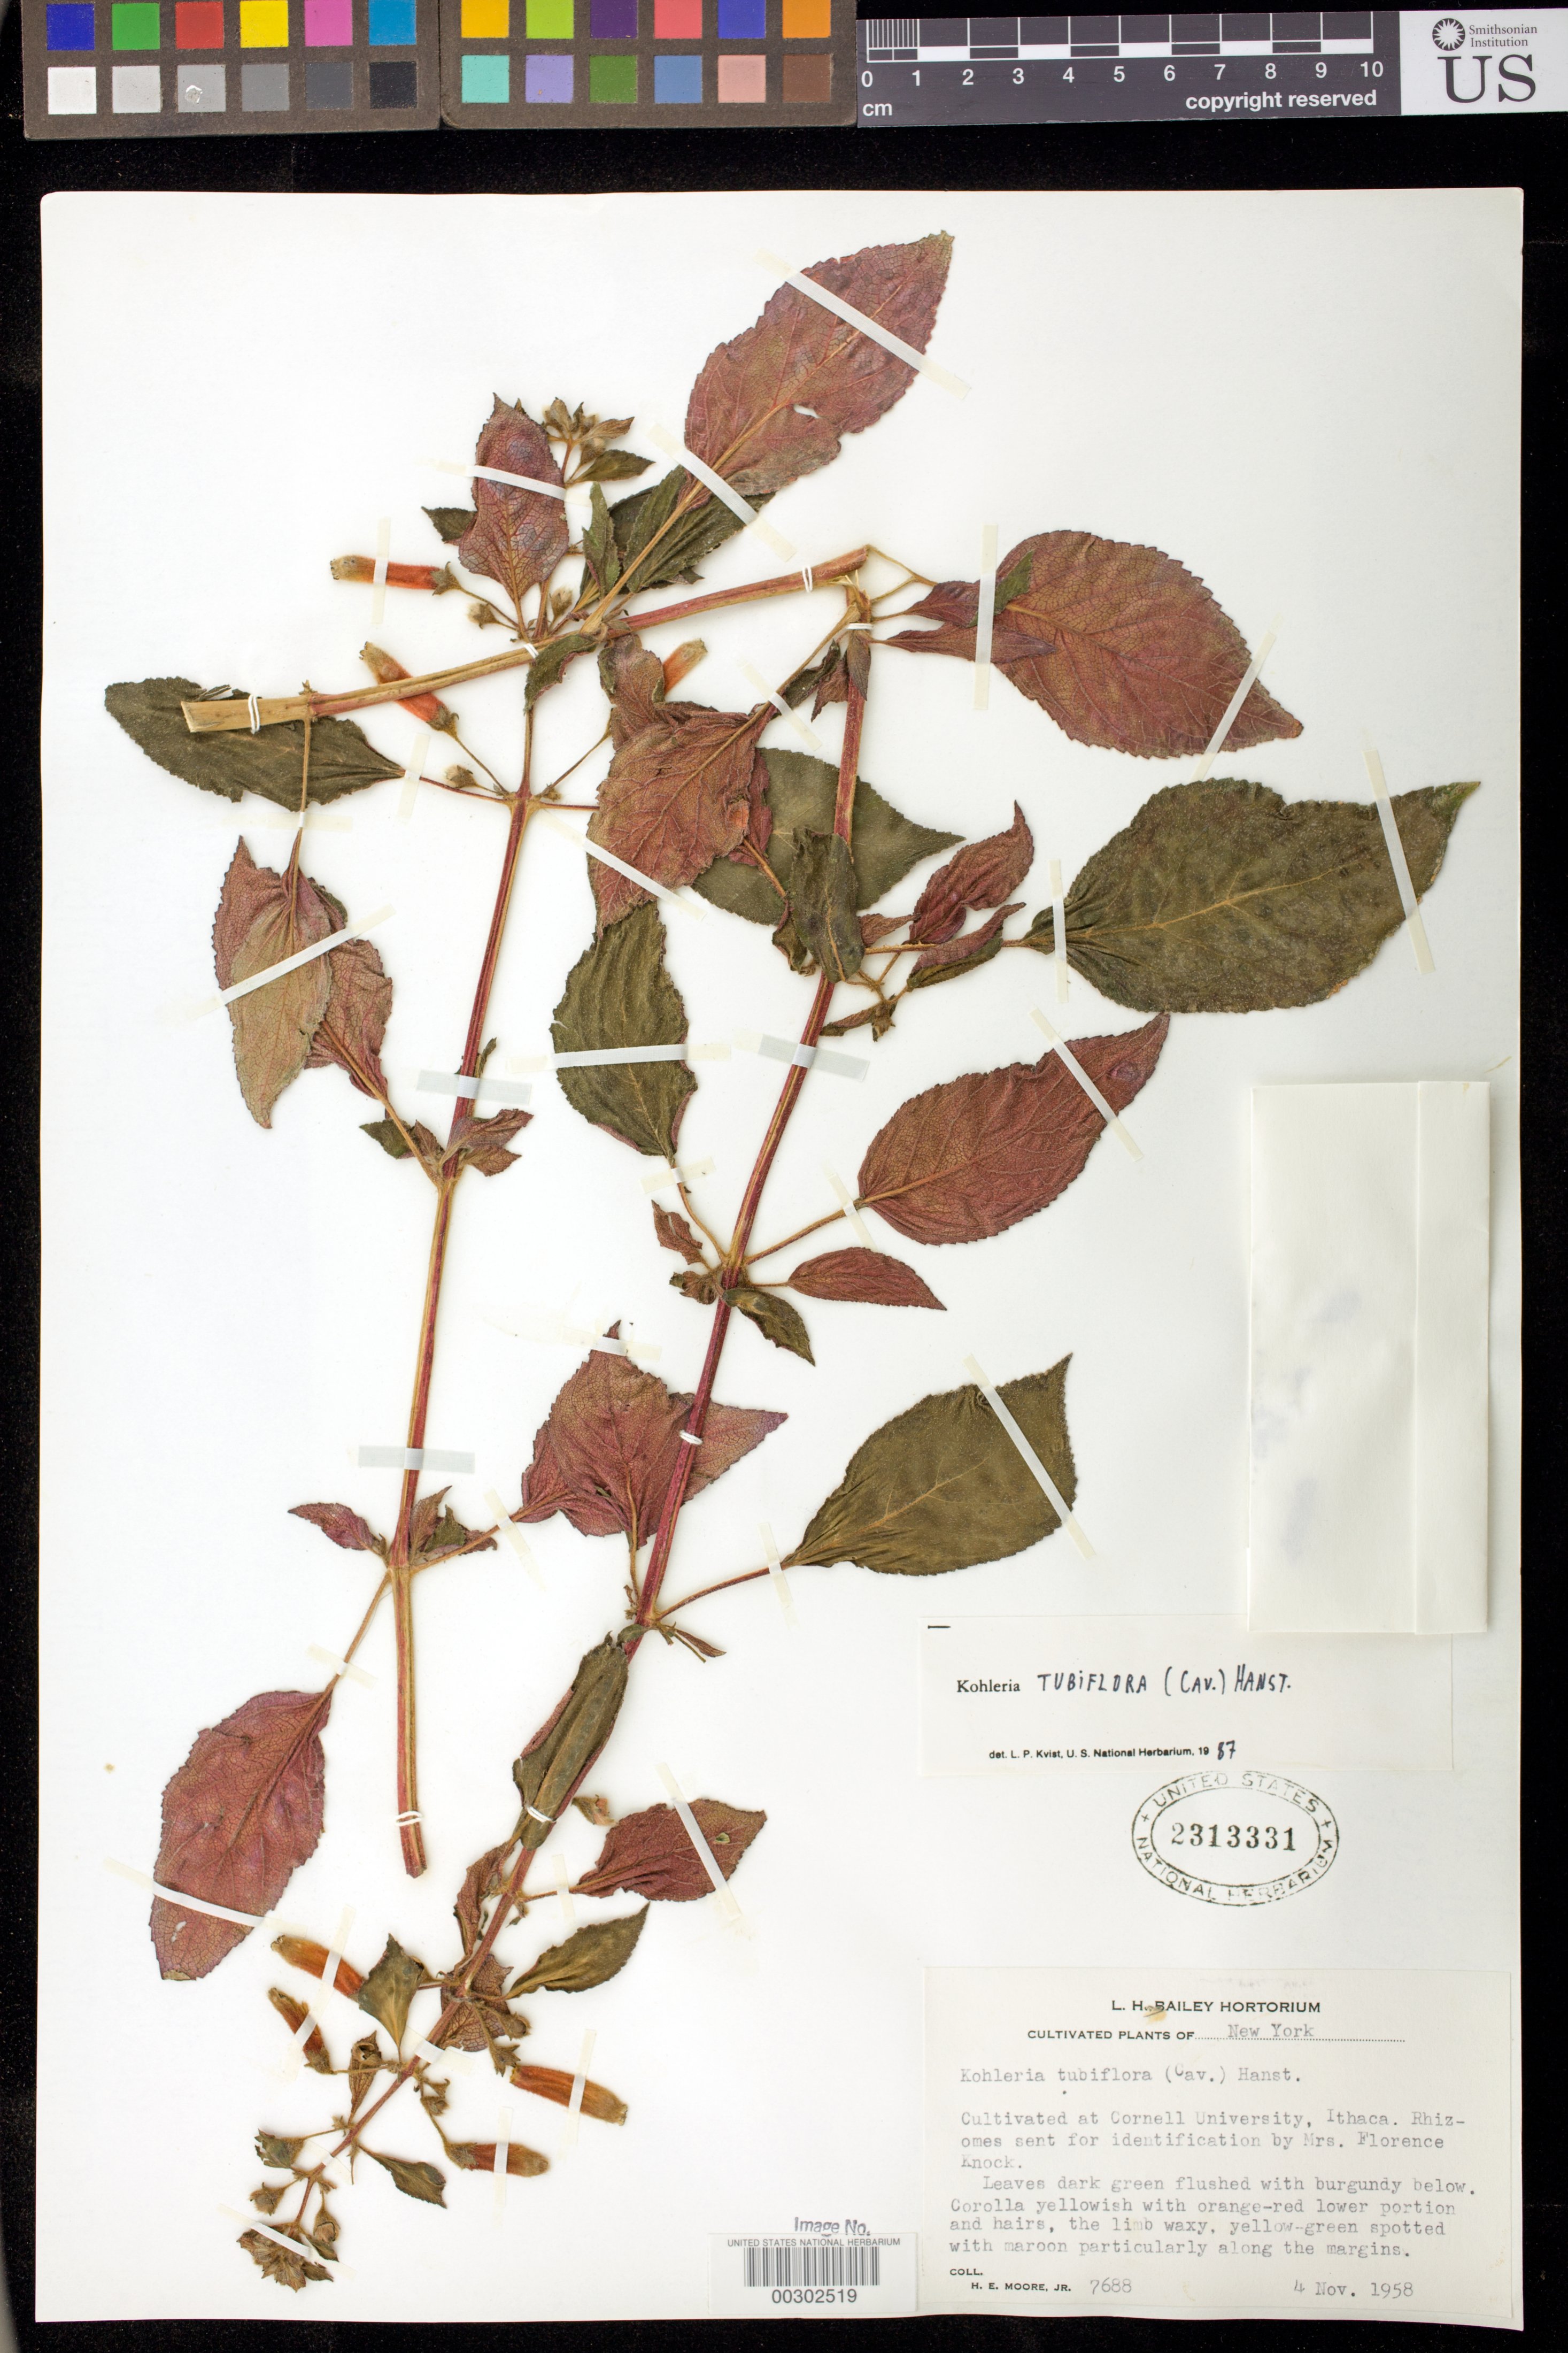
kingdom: Plantae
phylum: Tracheophyta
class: Magnoliopsida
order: Lamiales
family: Gesneriaceae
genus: Kohleria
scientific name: Kohleria tubiflora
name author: (Cav.) Hanst.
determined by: Kvist, L. P., (US), Smithsonian Institution - National Museum of Natural History (UNITED STATES)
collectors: H. E. Moore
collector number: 7688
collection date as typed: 04 Nov 1958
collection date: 1958-11-04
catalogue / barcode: US 2313331